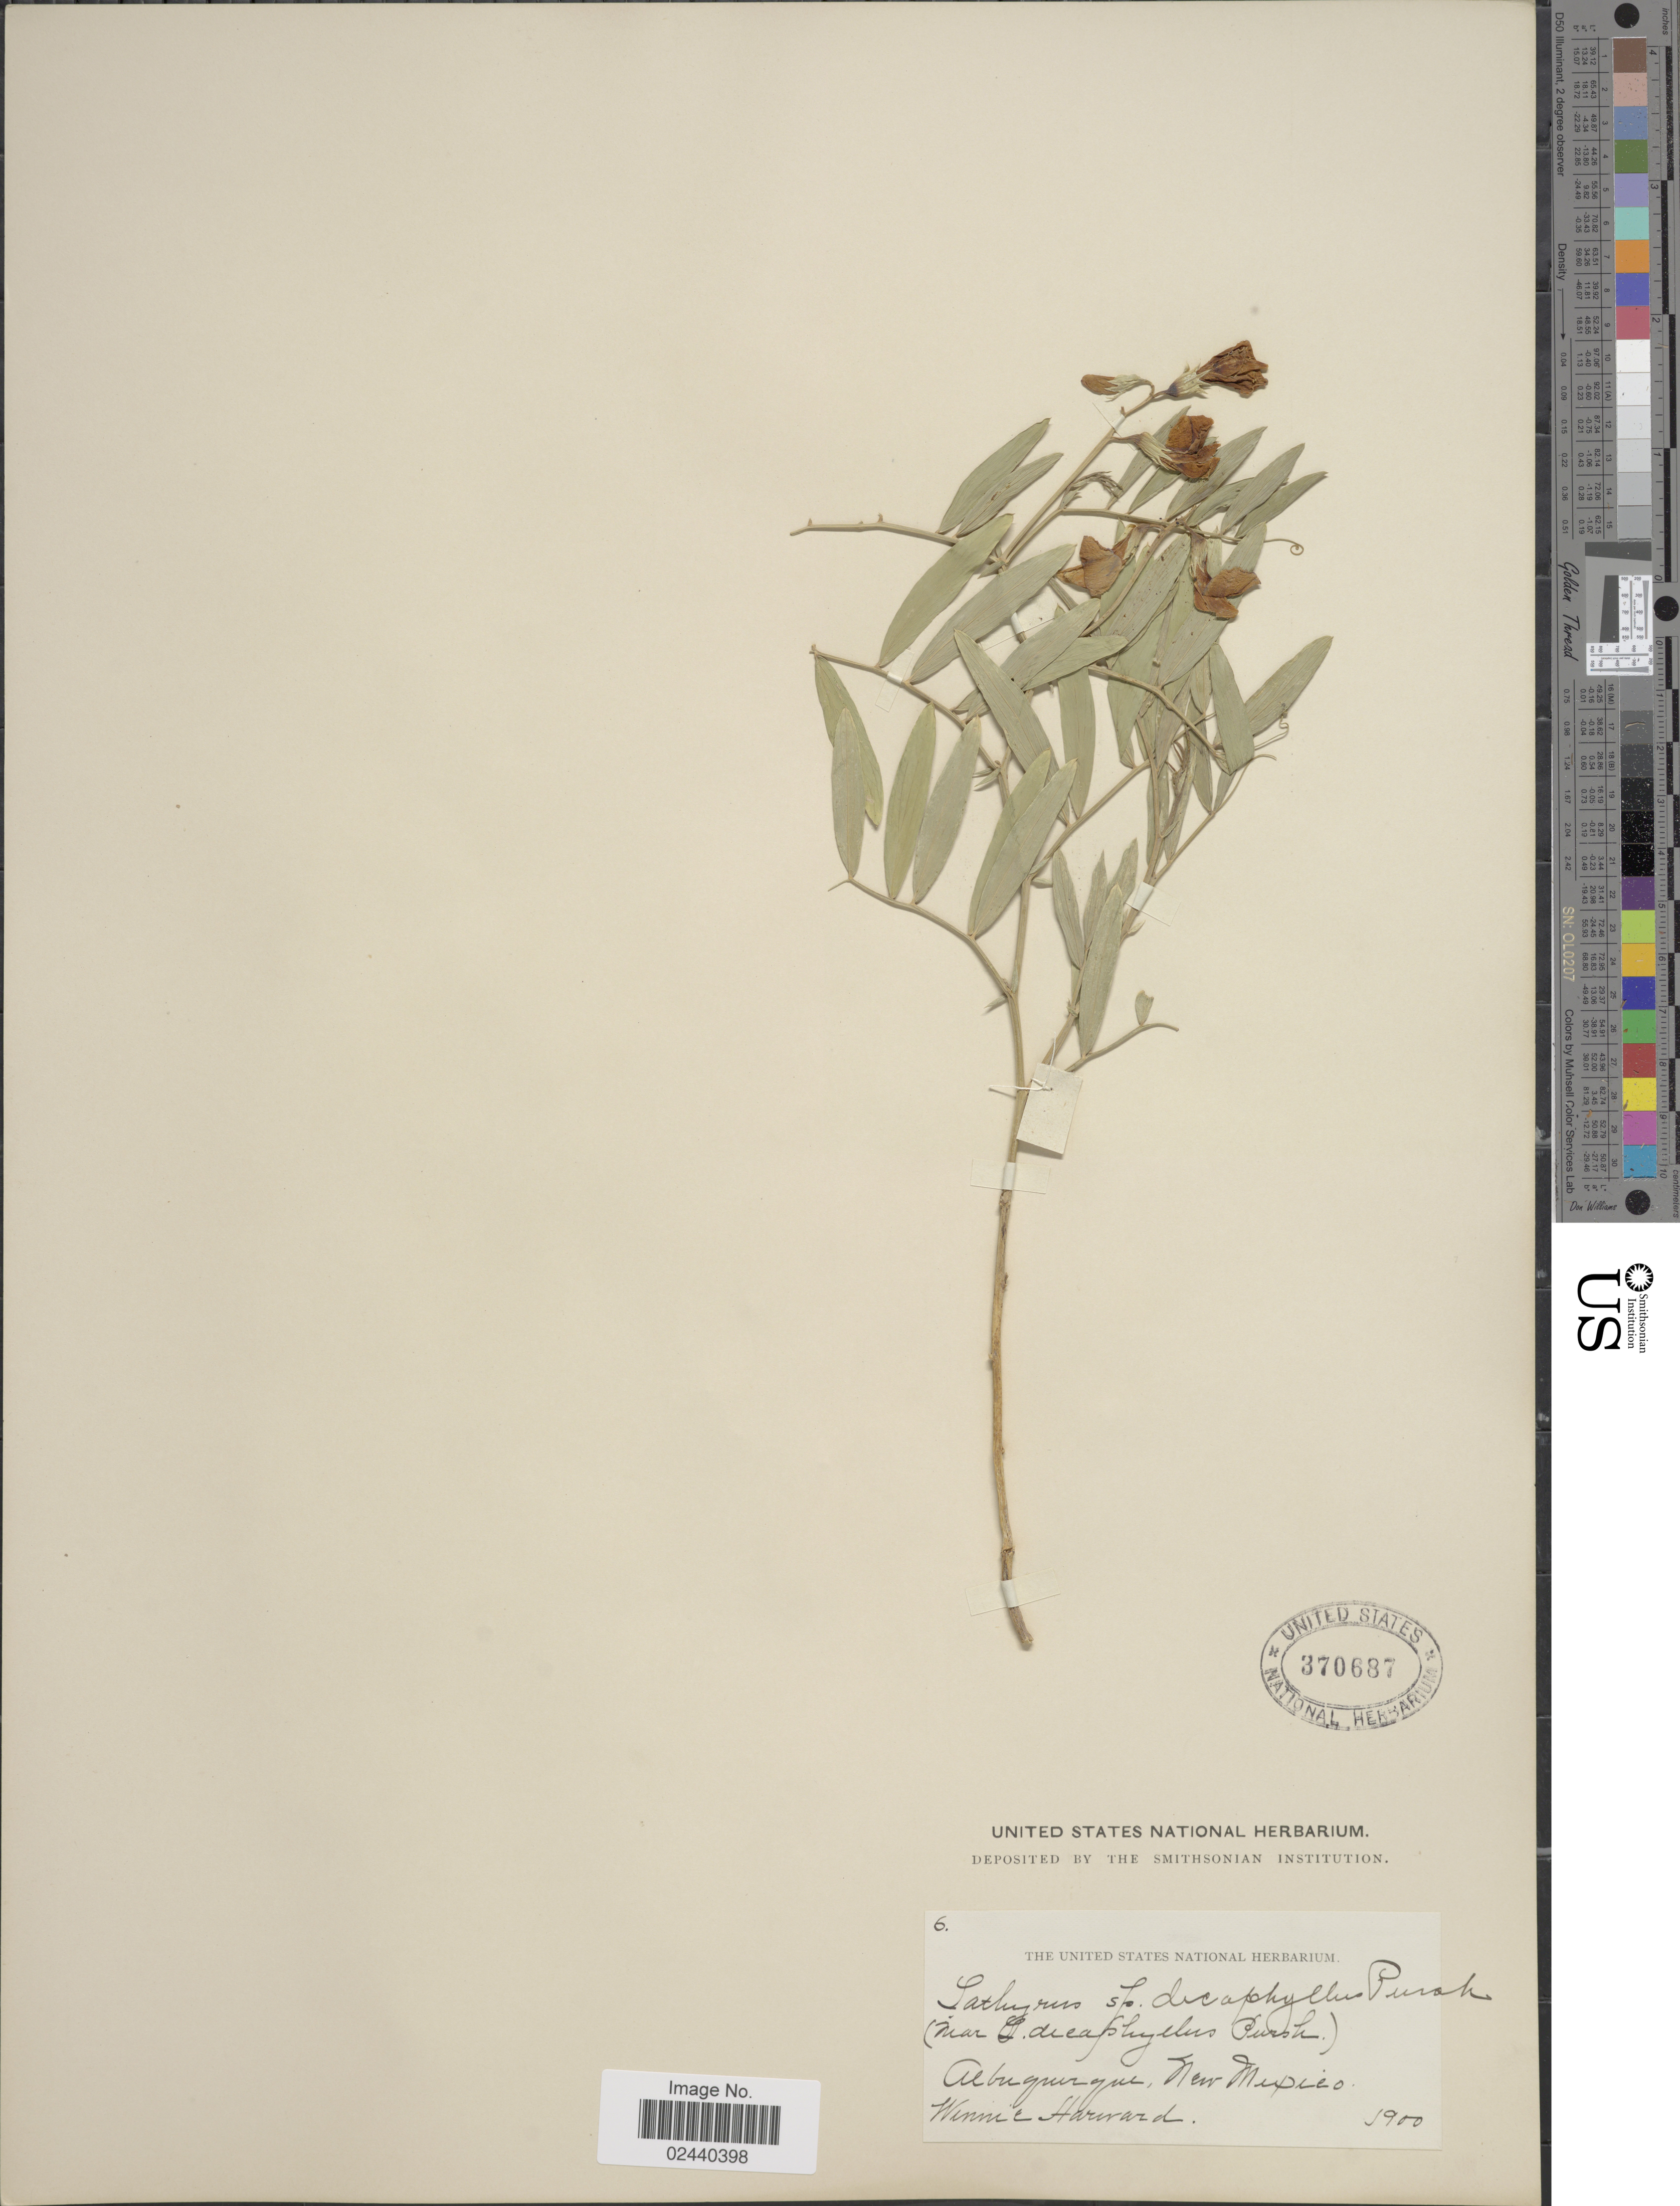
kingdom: Plantae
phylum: Tracheophyta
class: Magnoliopsida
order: Fabales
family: Fabaceae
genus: Lathyrus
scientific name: Lathyrus eucosmus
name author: Butters & H. St. John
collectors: W. Harward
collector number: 6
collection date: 1900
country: United States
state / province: New Mexico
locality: Albuquerque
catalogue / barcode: US 370687